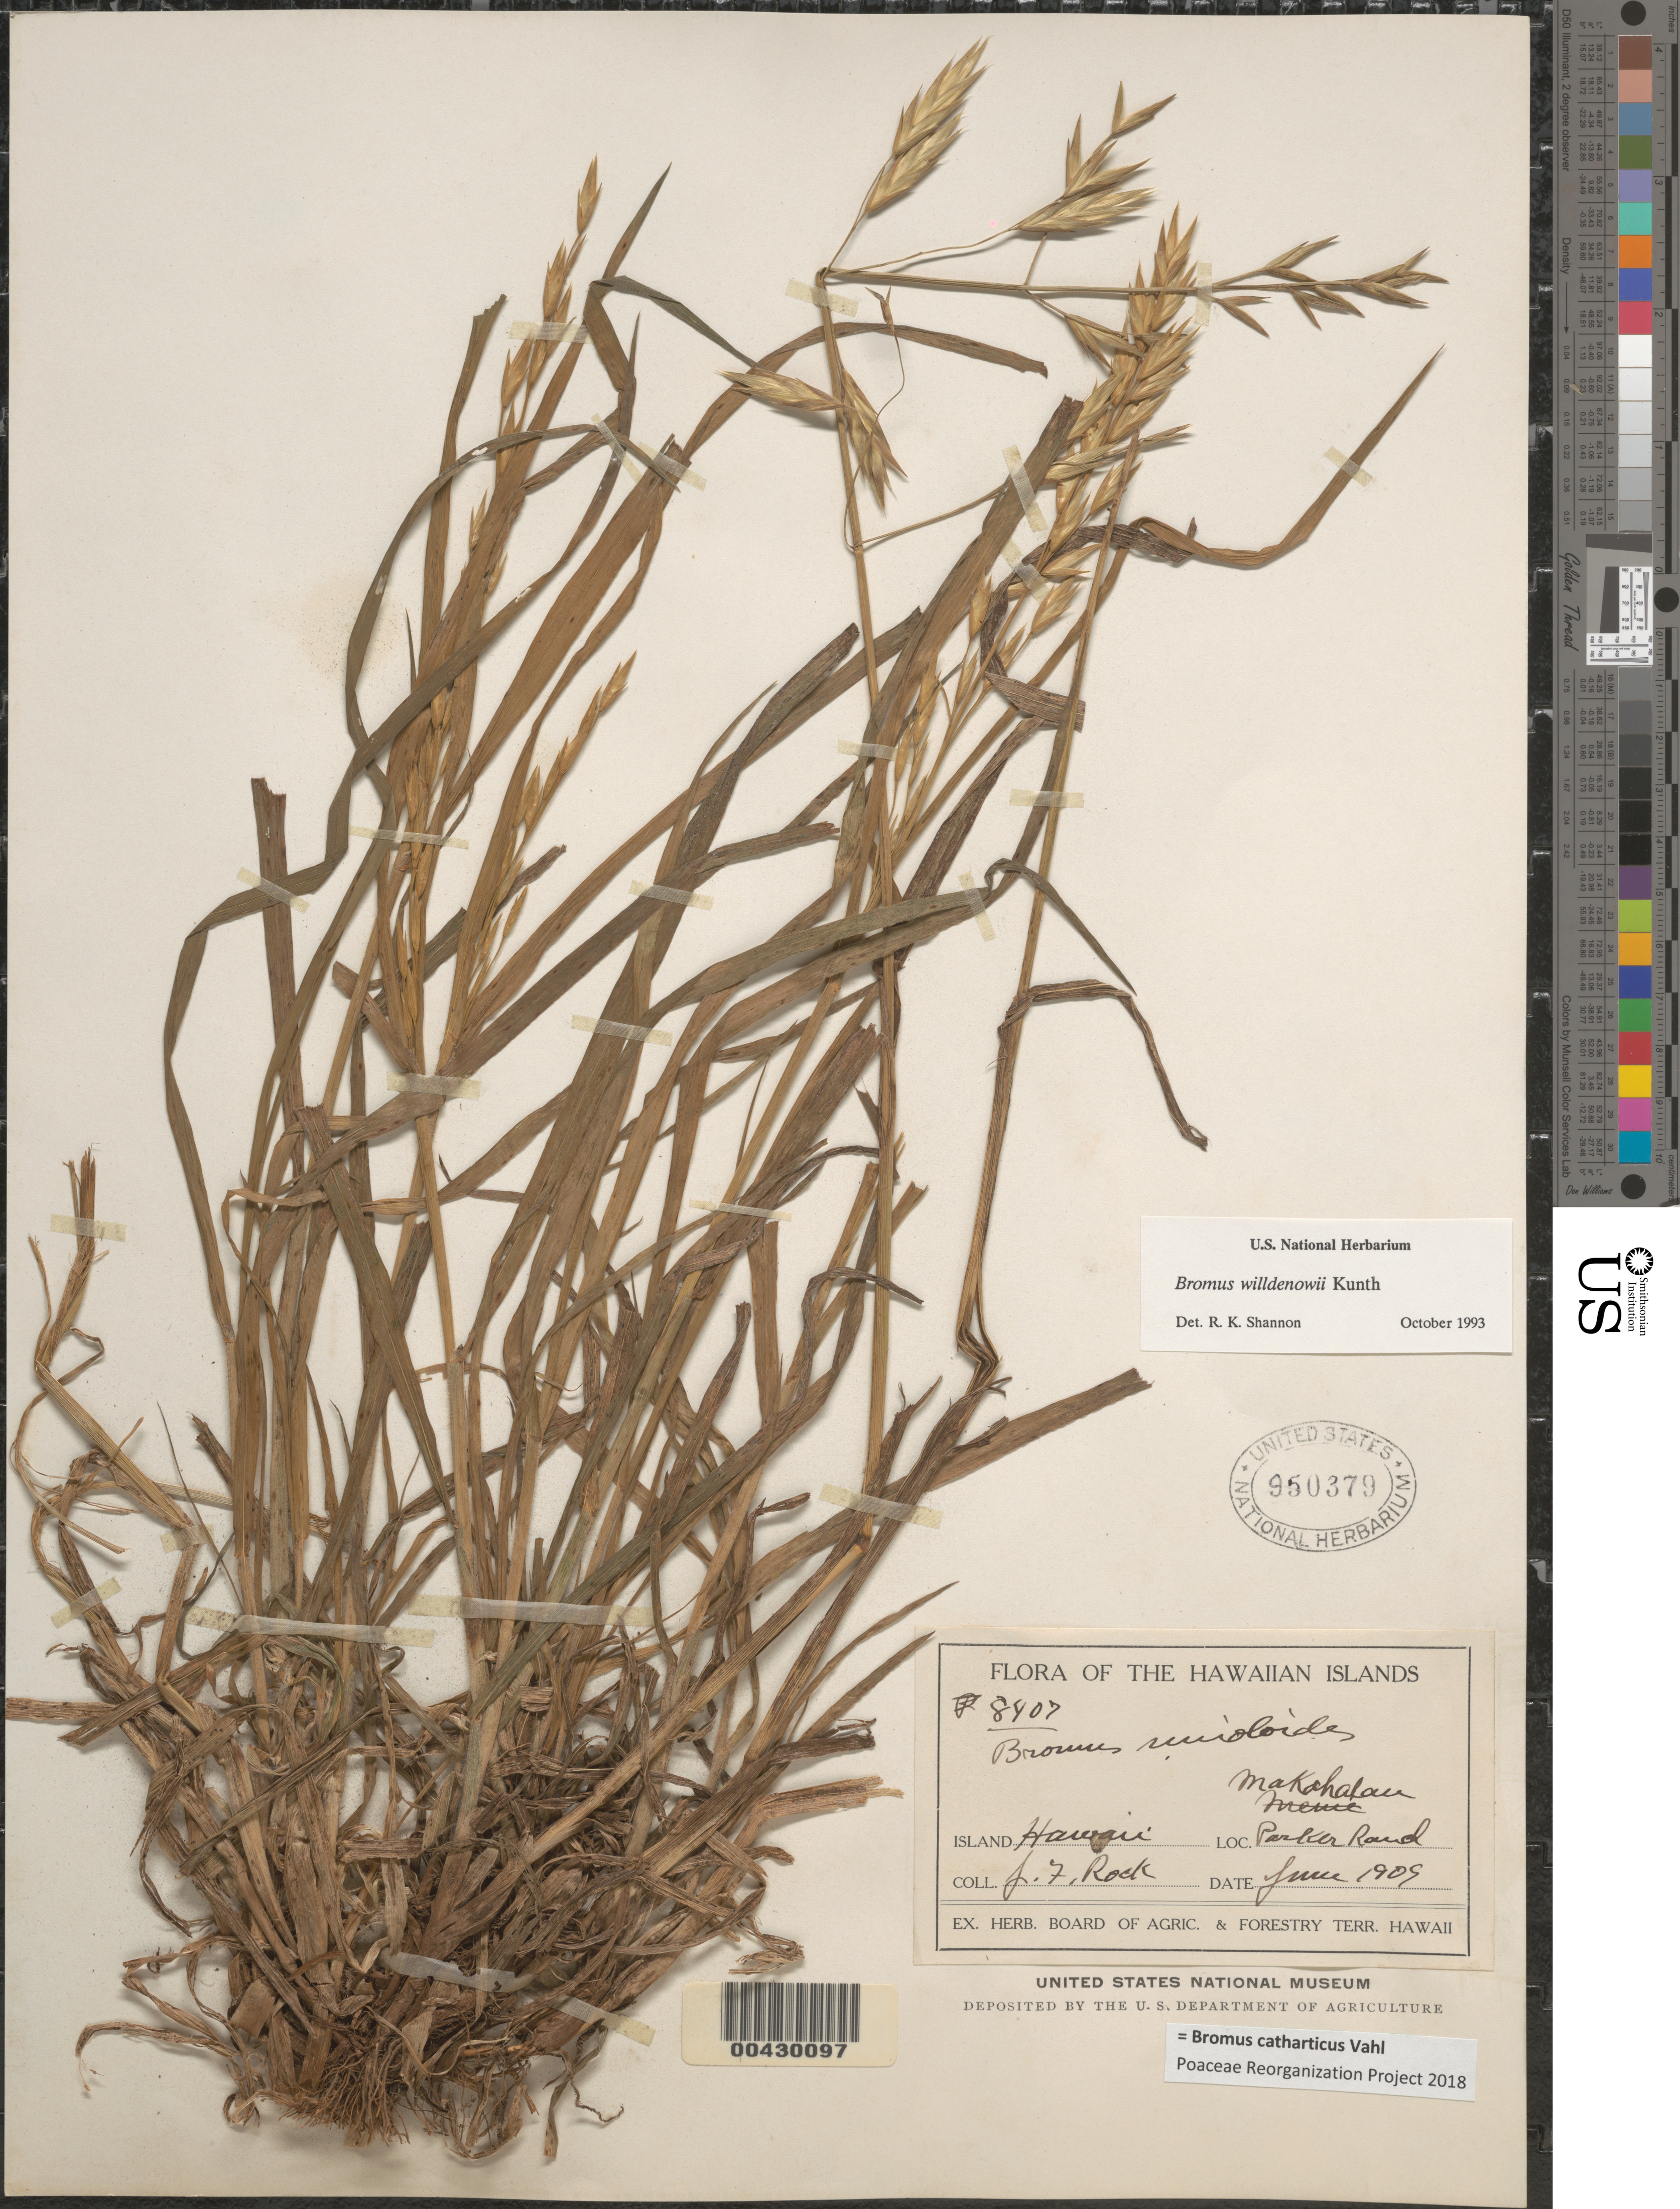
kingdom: Plantae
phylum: Tracheophyta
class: Liliopsida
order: Poales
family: Poaceae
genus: Bromus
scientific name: Bromus catharticus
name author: Vahl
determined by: Poaceae Reorganization Project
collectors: J. F. Rock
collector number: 8407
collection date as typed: Jun 1909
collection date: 1909-06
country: United States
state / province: Hawaii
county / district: Hawaii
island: Hawaii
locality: Parker Ranch, Makahalau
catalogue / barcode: US 950379